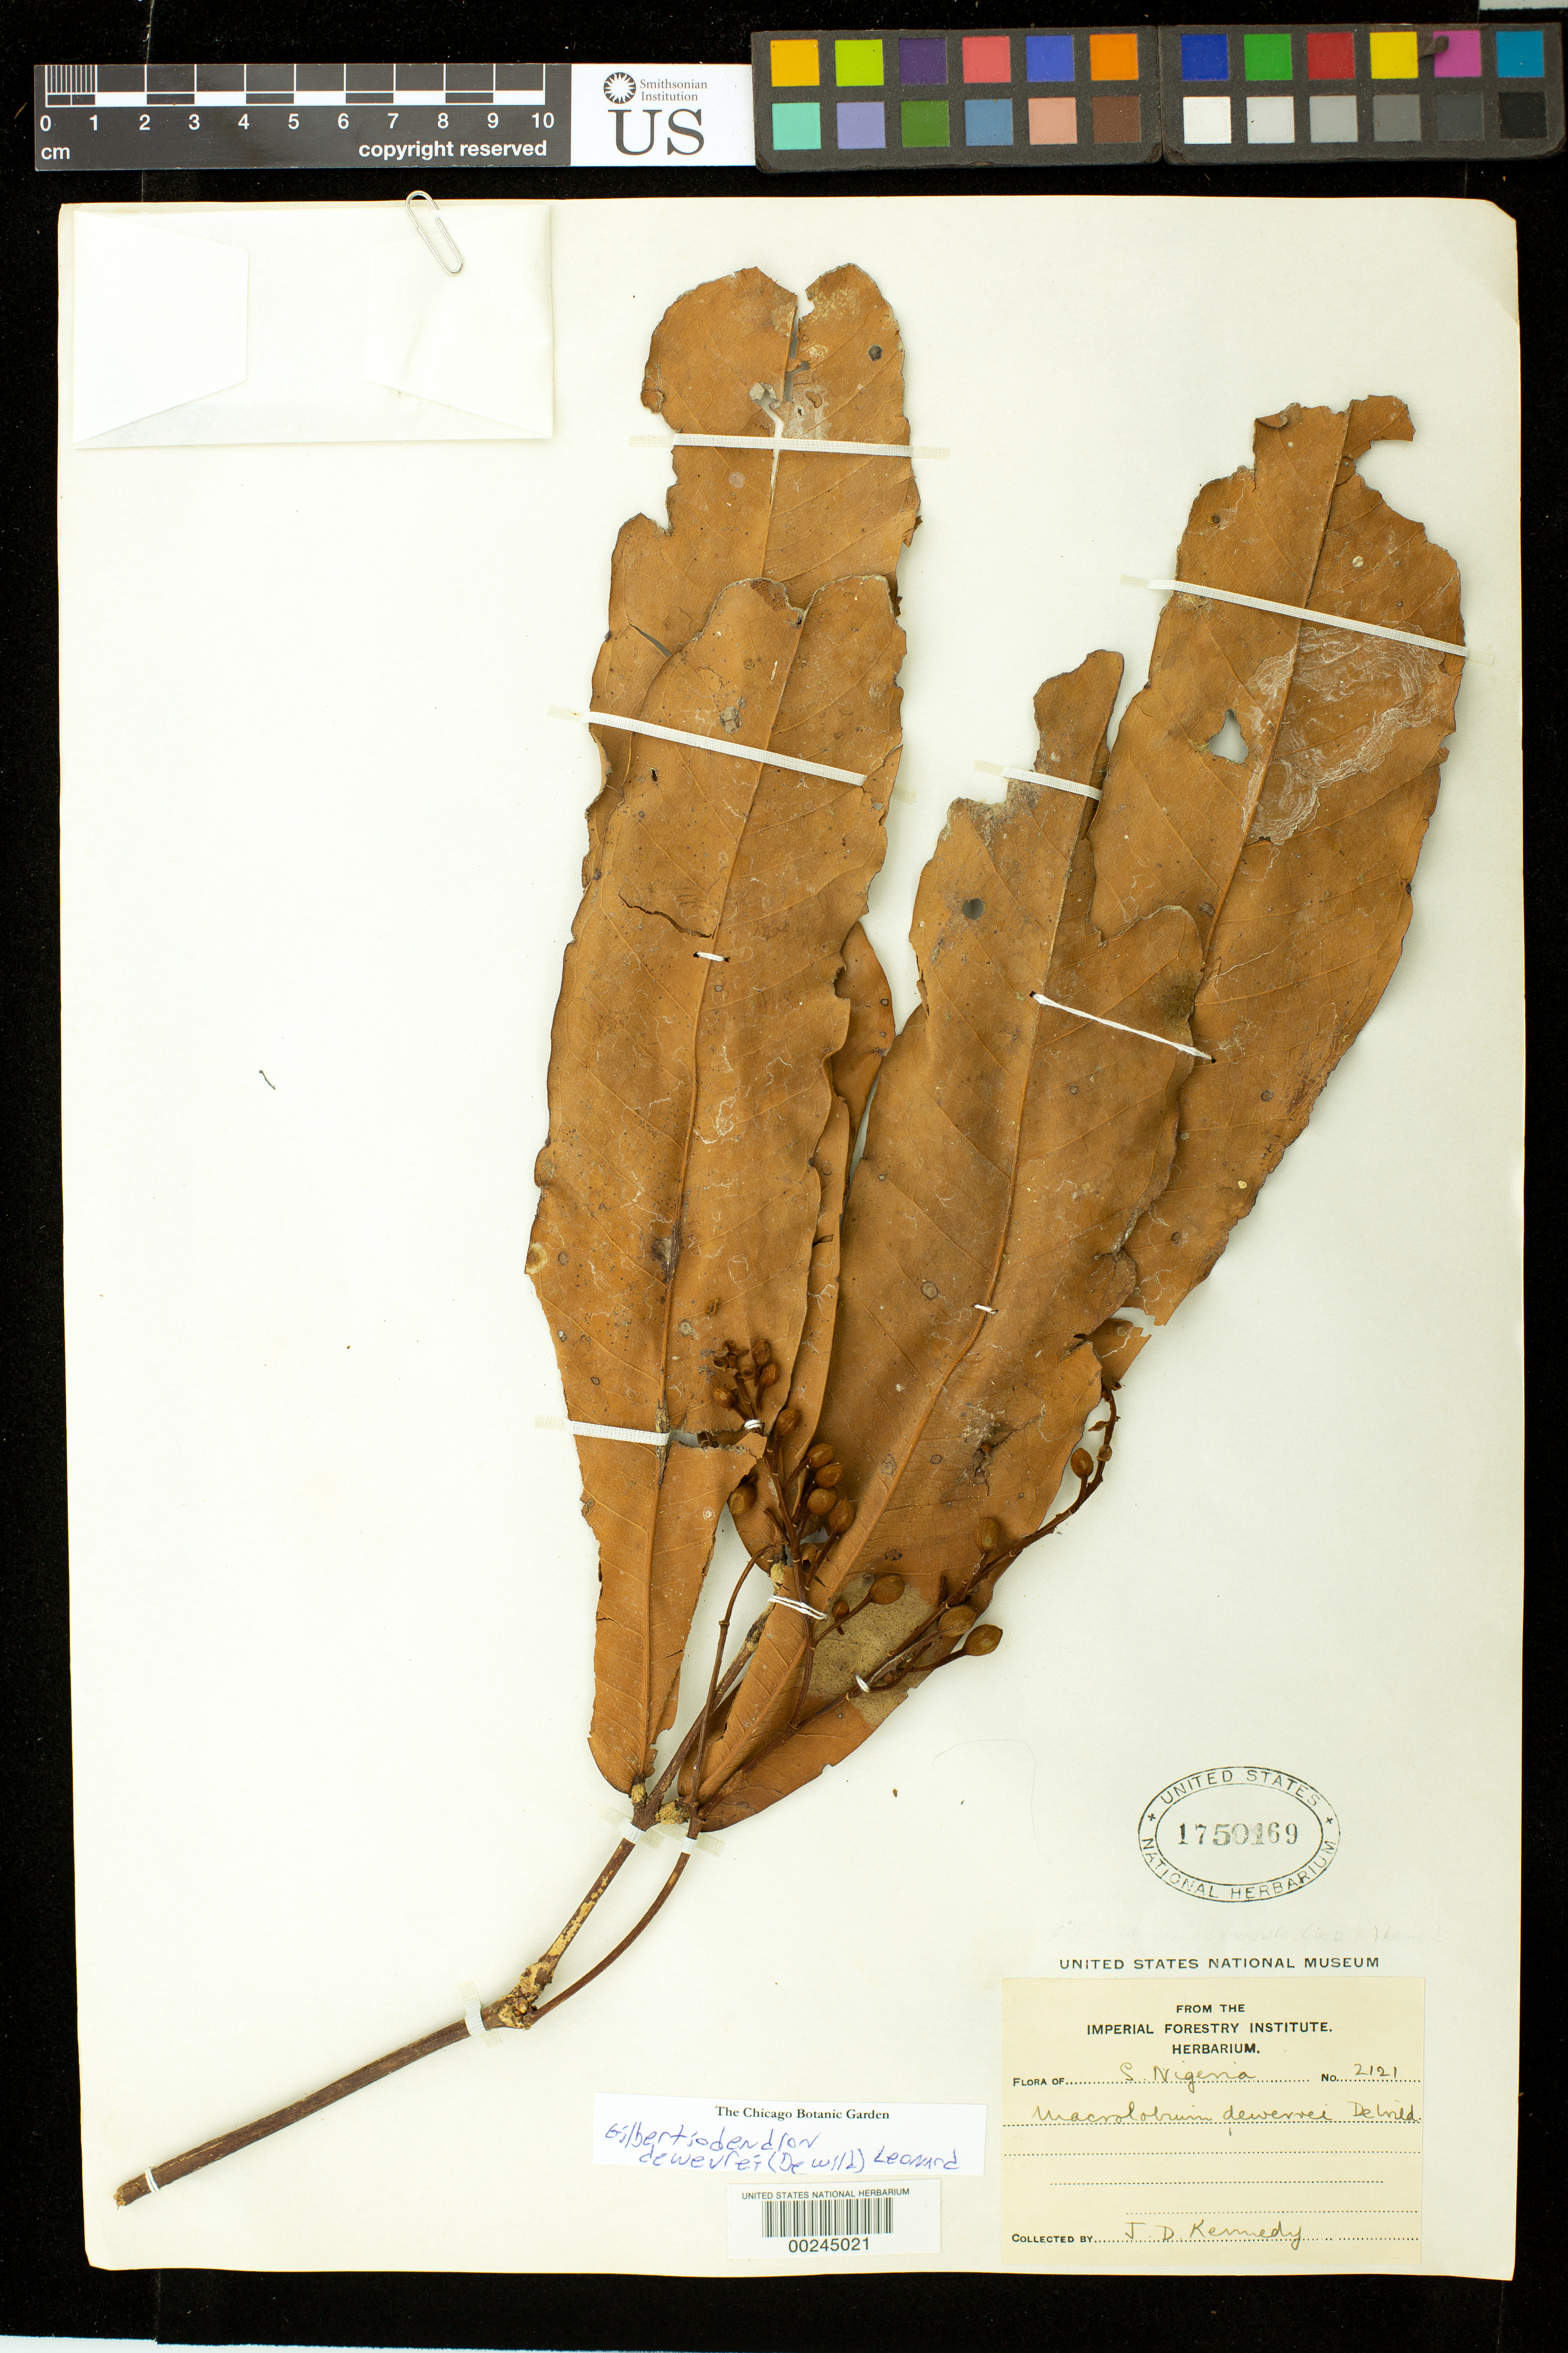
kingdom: Plantae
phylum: Tracheophyta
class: Magnoliopsida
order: Fabales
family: Fabaceae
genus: Macrolobium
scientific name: Macrolobium dewevrei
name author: De Wild.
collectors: J. D. Kennedy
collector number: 2121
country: Nigeria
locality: South nigeria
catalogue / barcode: US 1750169